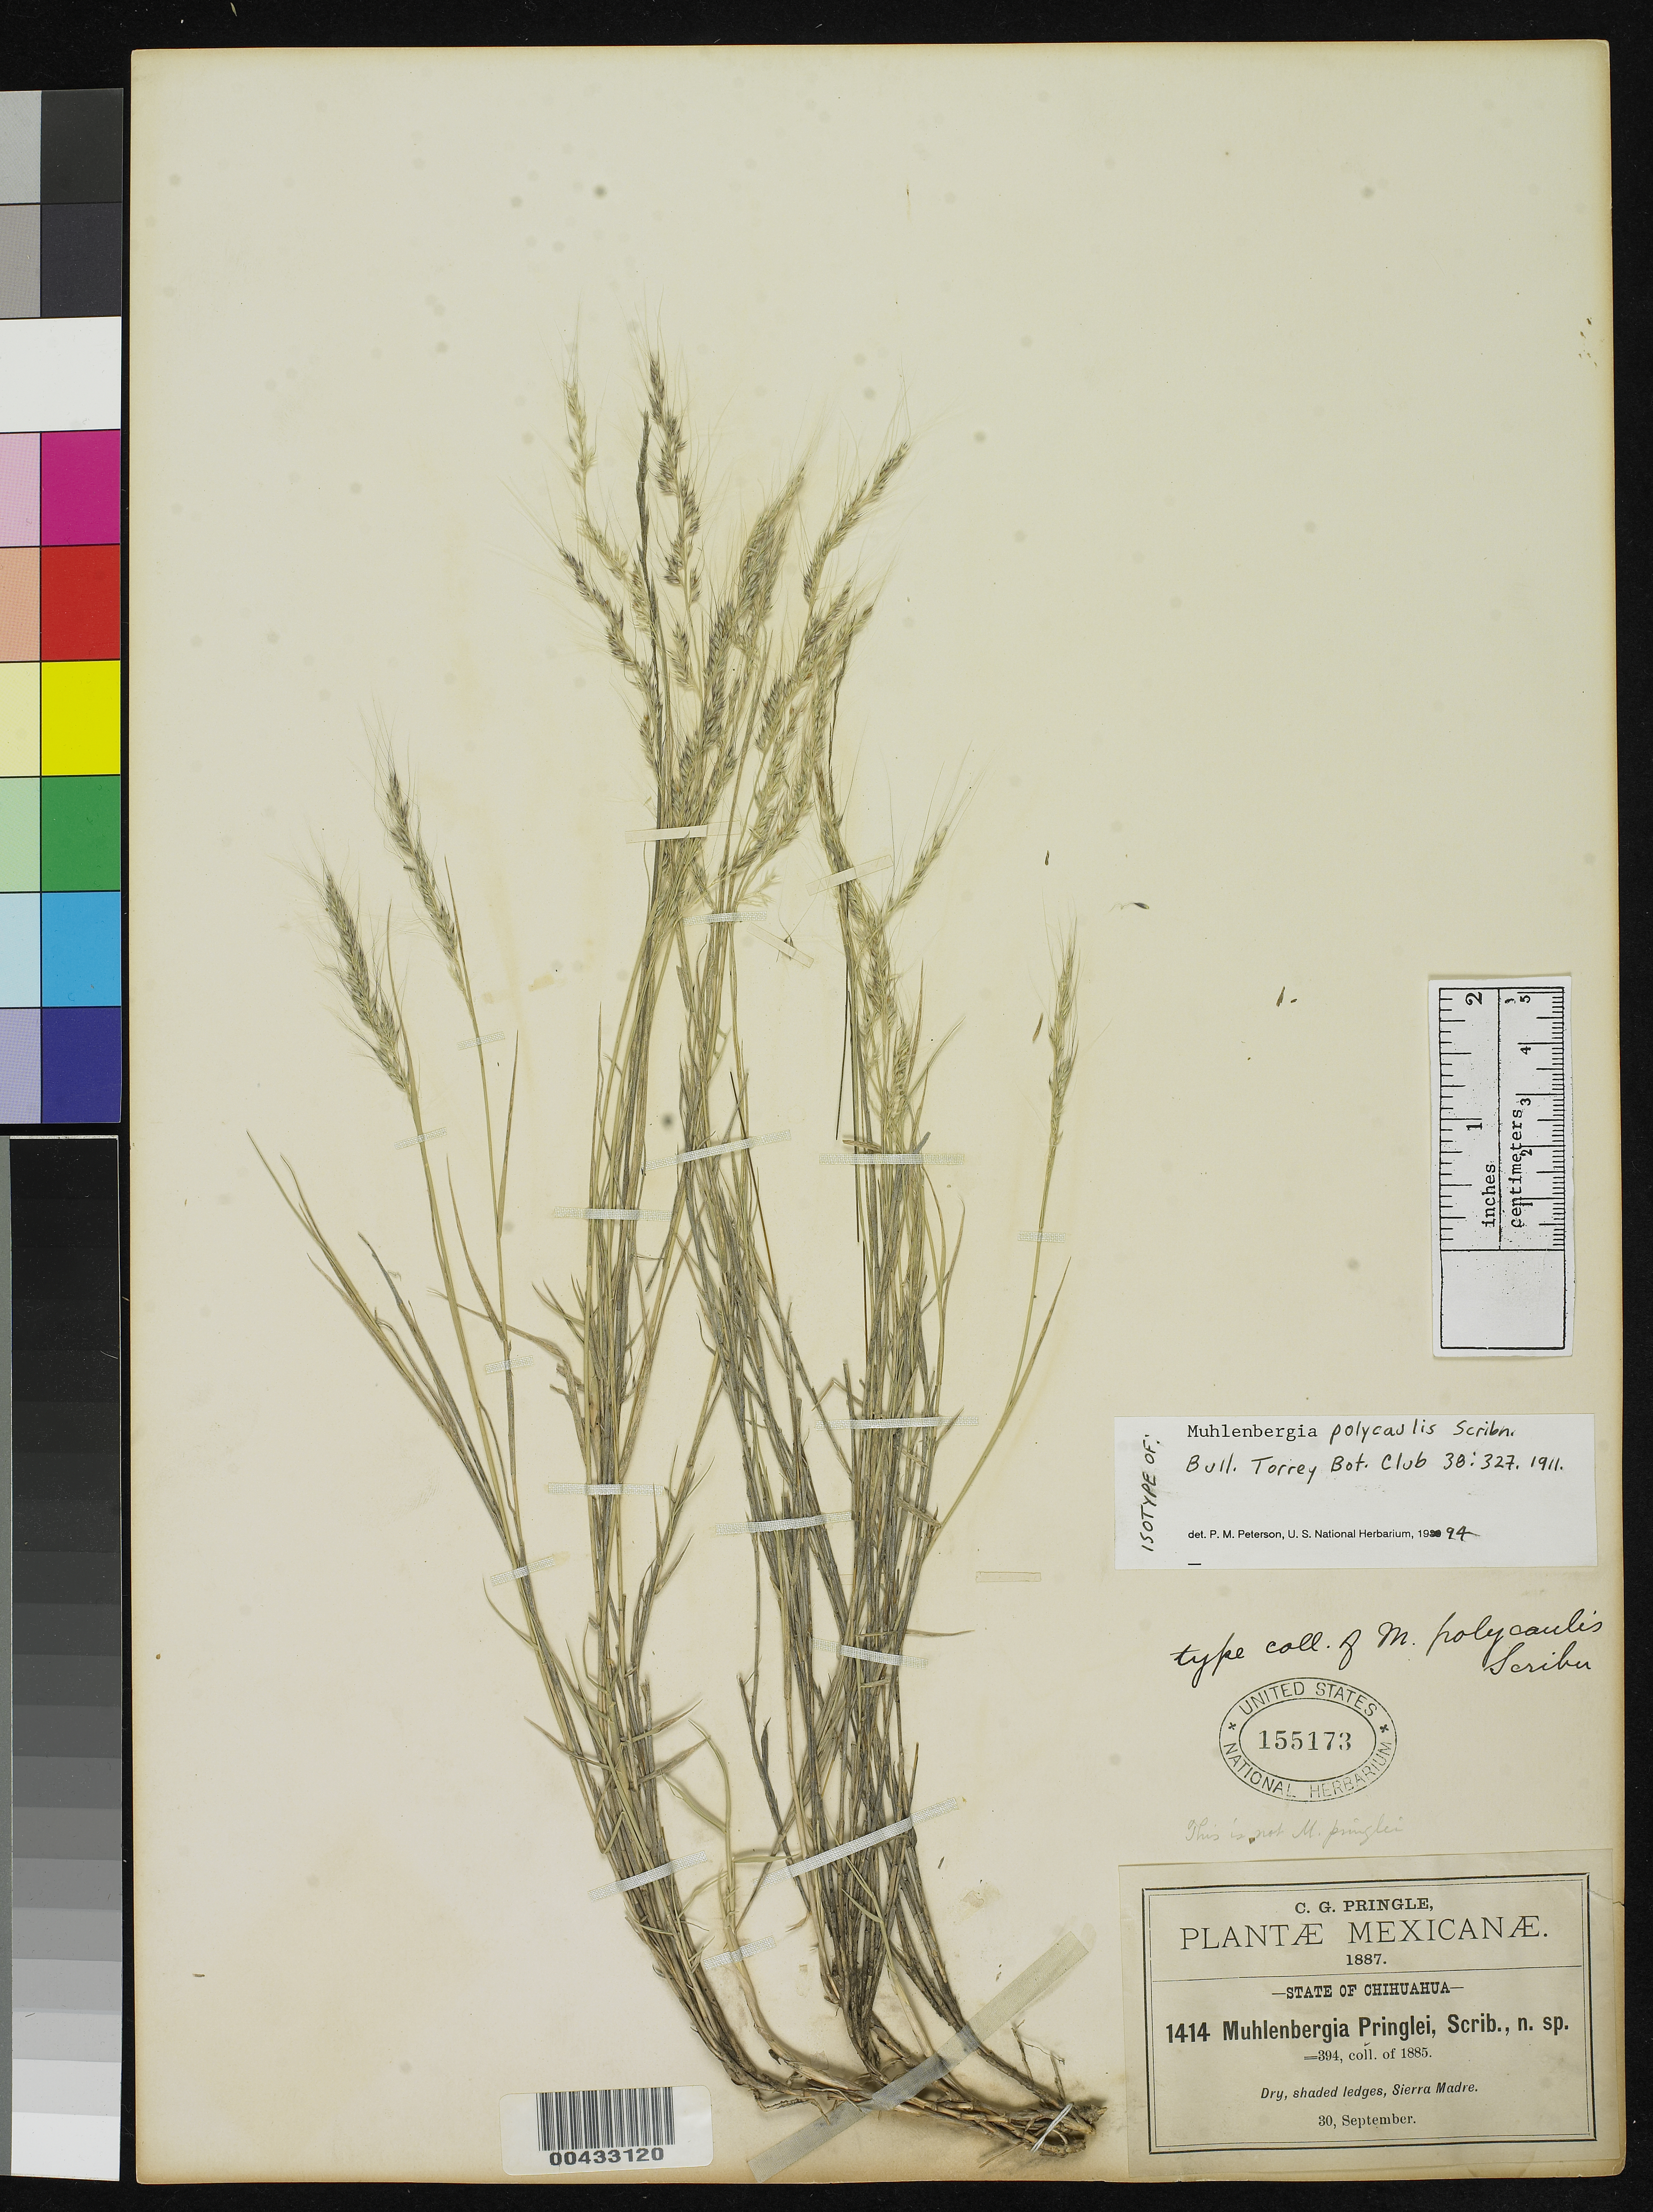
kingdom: Plantae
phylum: Tracheophyta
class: Liliopsida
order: Poales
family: Poaceae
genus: Muhlenbergia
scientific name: Muhlenbergia polycaulis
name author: Scribn.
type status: Isotype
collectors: C. G. Pringle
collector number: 1414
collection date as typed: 30 Sep 1887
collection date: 1887-09-30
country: Mexico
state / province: Chihuahua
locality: Sierra Madre.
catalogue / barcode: US 155173